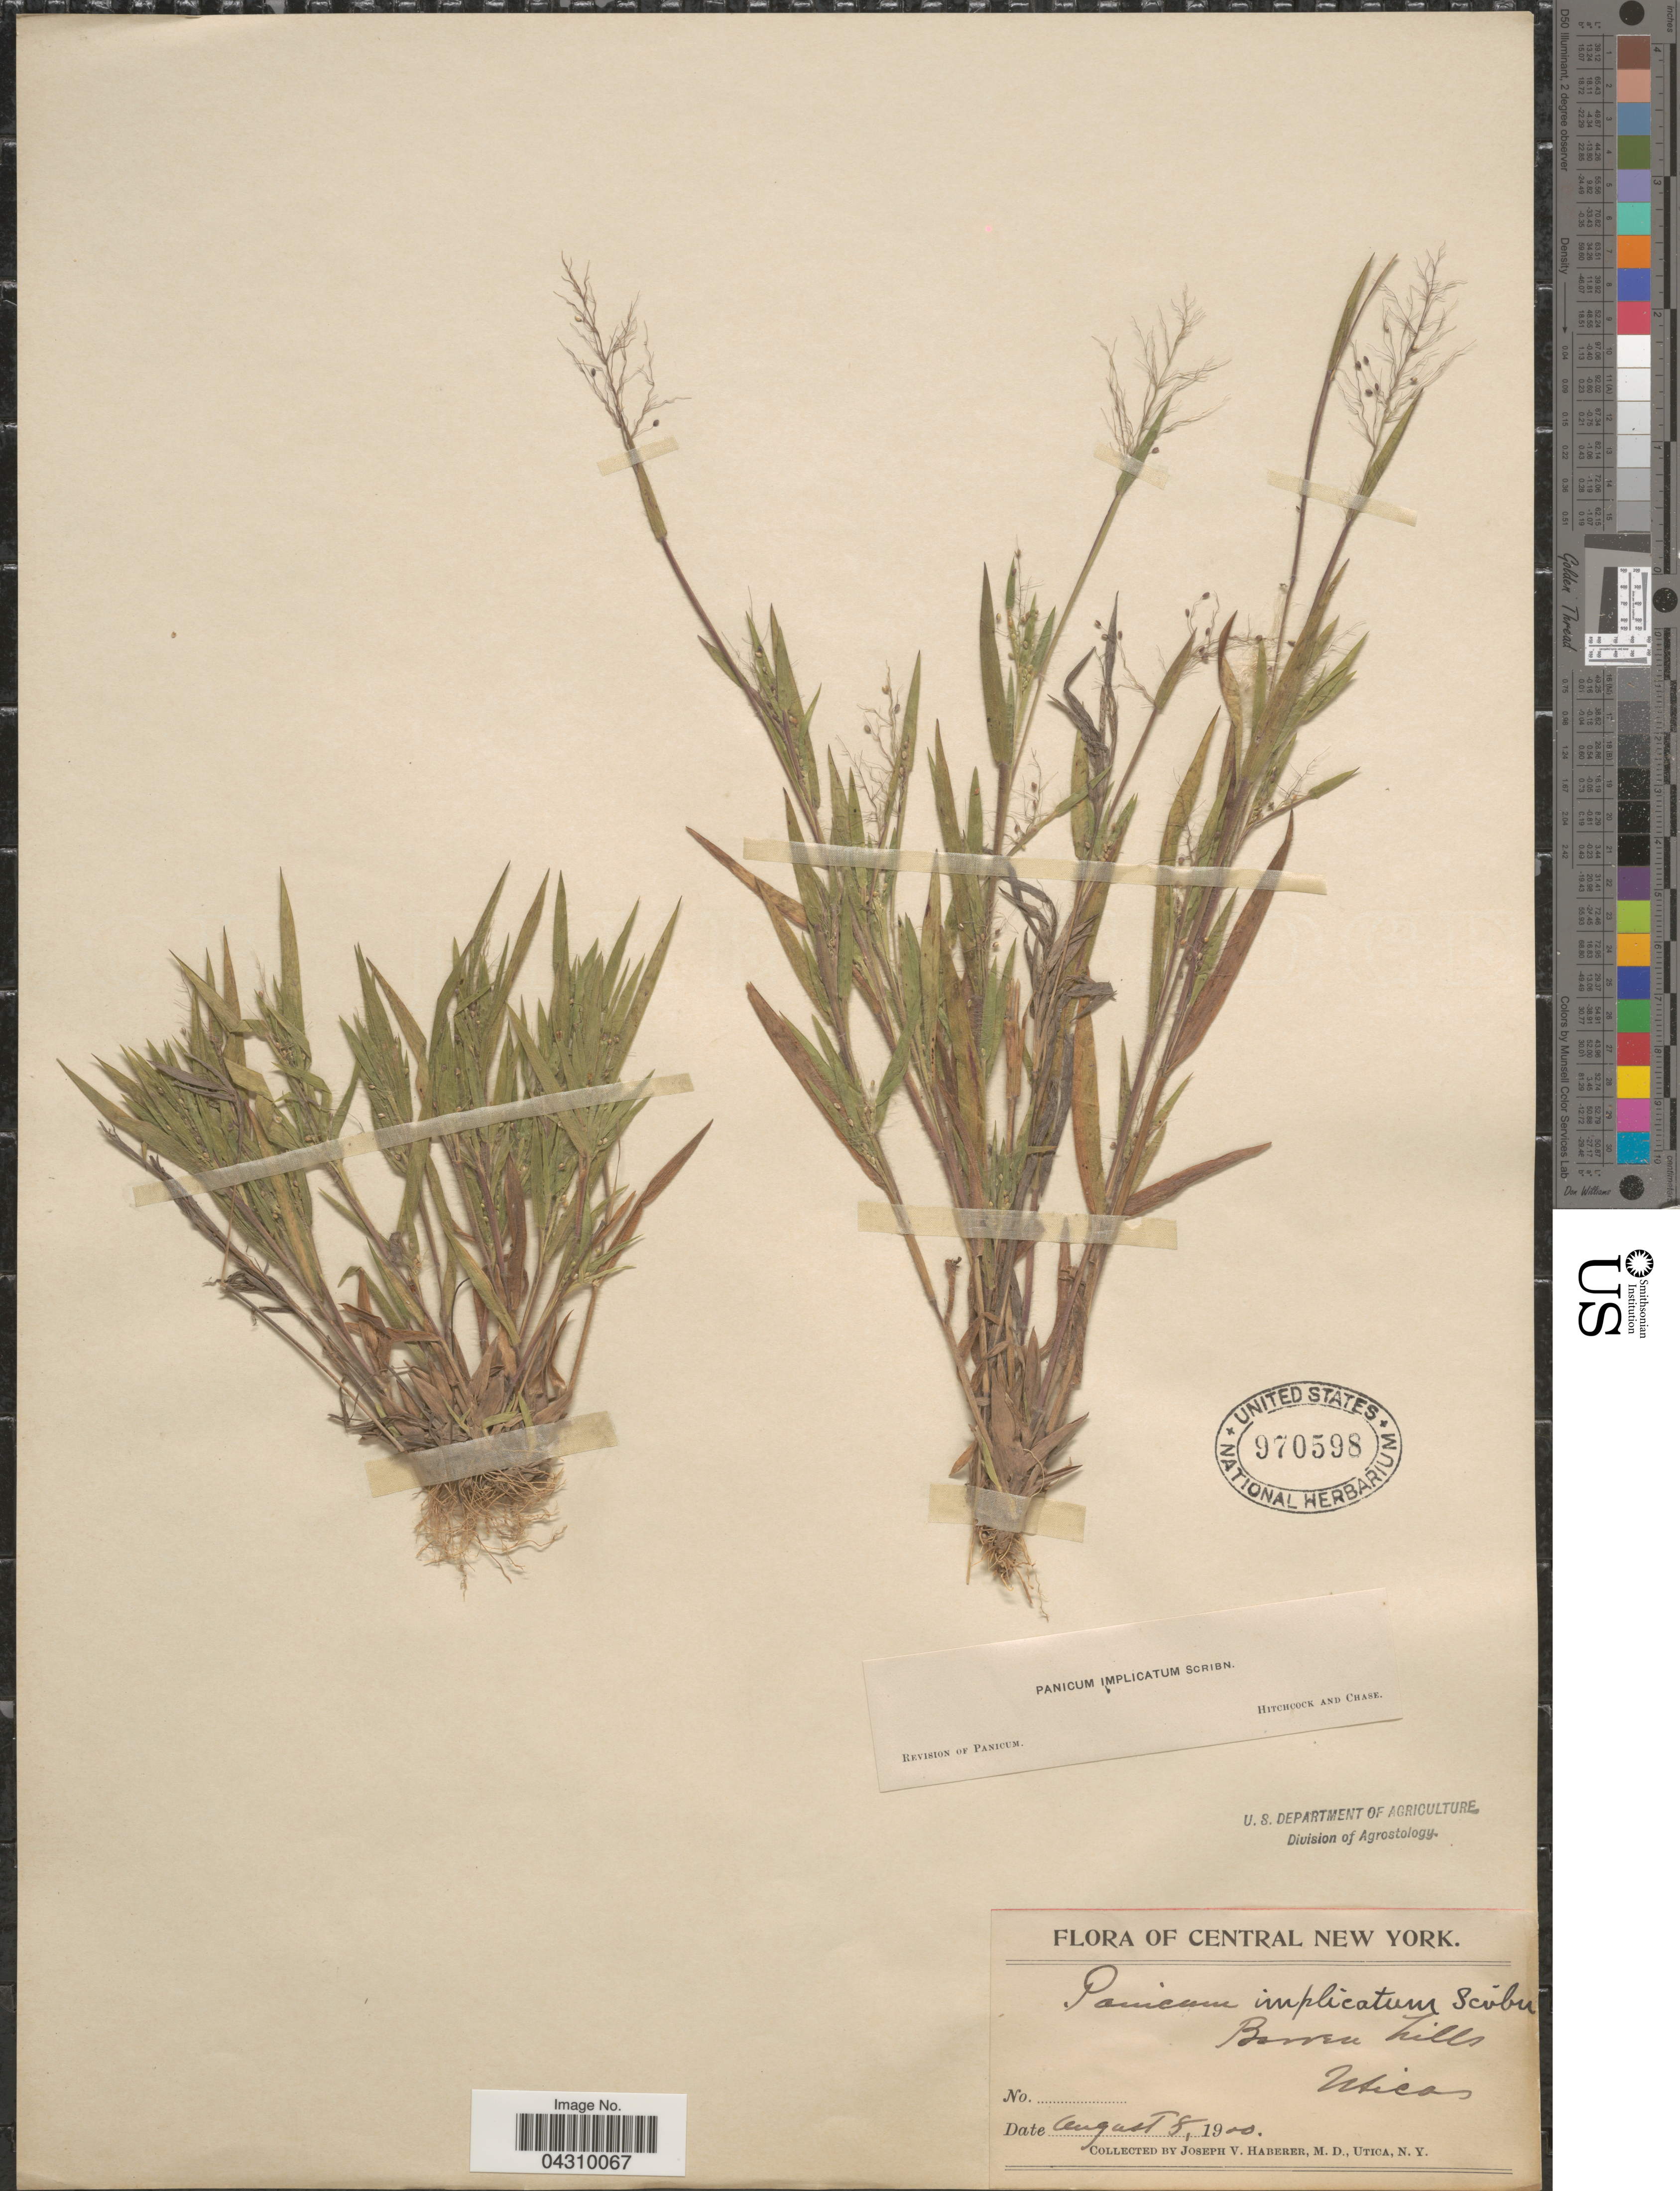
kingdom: Plantae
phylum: Tracheophyta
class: Liliopsida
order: Poales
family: Poaceae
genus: Dichanthelium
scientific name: Dichanthelium acuminatum var. acuminatum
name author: (Sw.) Gould & C.A. Clark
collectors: J. V. Haberer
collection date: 1900-08-08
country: United States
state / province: New York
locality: Central New York. Barren hills. Utica.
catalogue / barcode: US 970598